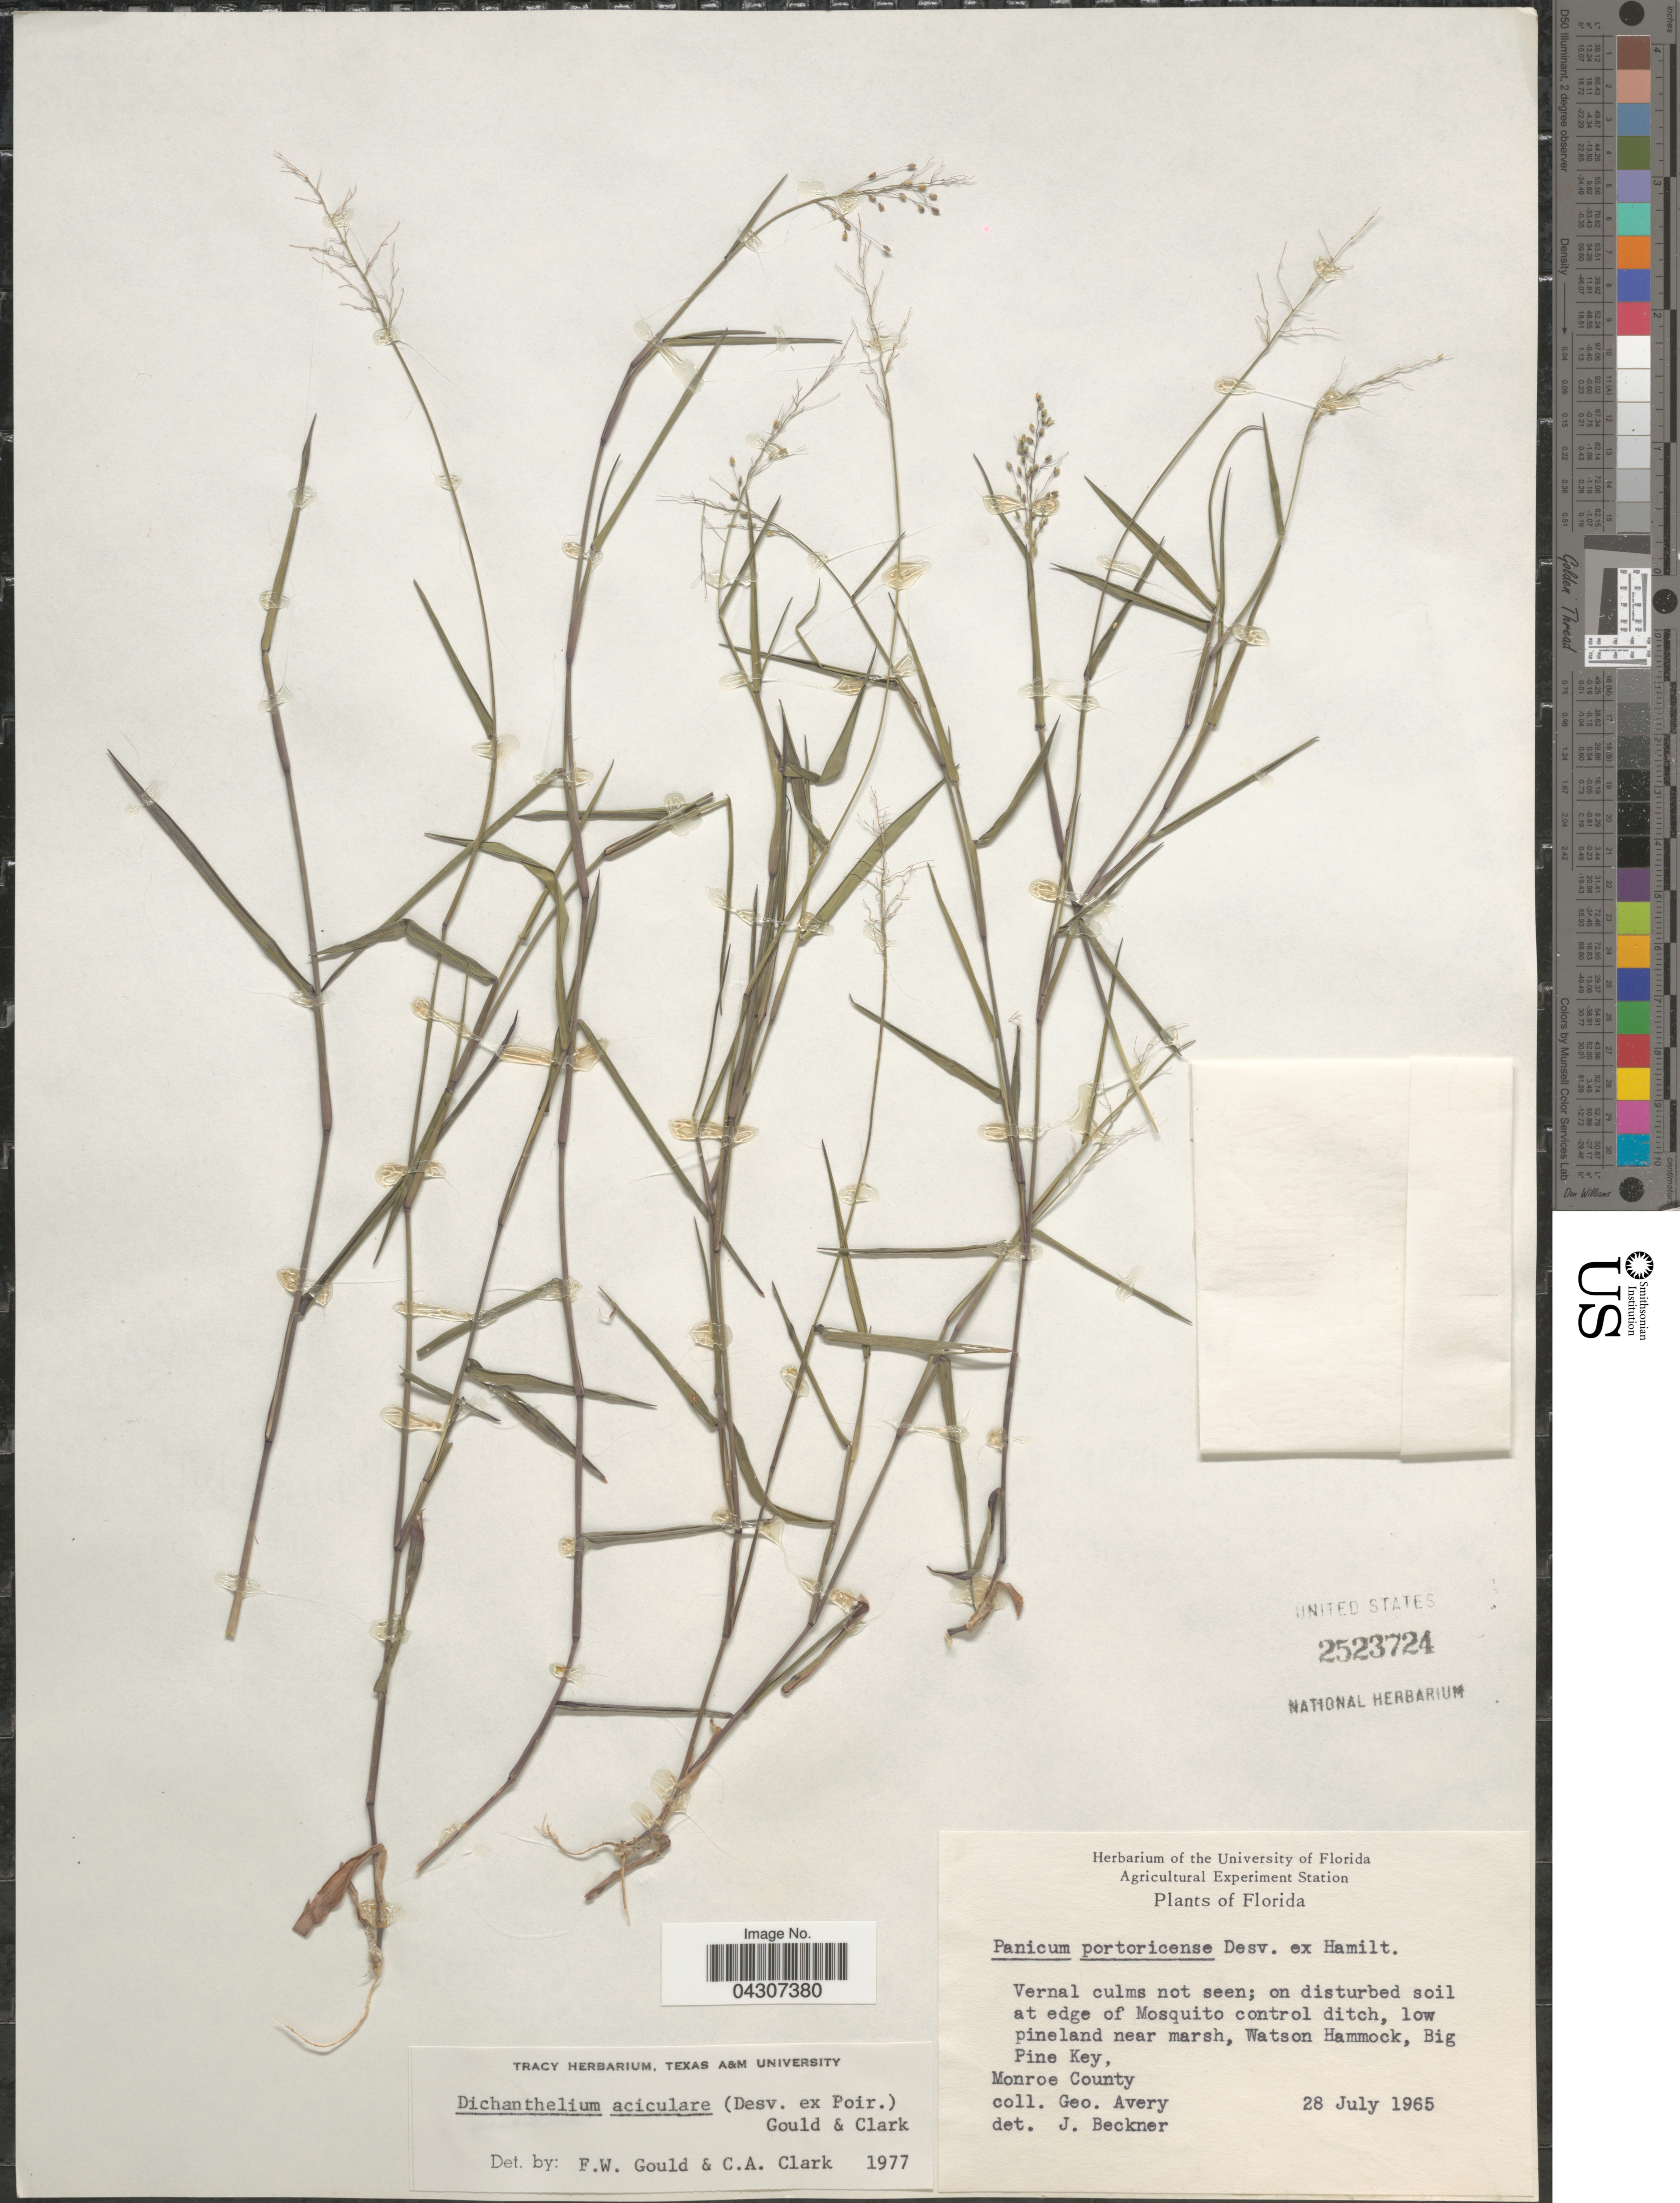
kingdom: Plantae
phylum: Tracheophyta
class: Liliopsida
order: Poales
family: Poaceae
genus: Dichanthelium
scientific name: Dichanthelium aciculare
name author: (Desv. ex Poir.) Gould & C.A. Clark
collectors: G. Avery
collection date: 1965-07-28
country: United States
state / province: Florida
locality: On disturbed soil at edge of Mosquito control ditch, low pineland near marsh, Watson Hammock, Big Pine Key, Monroe County.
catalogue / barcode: US 2523724